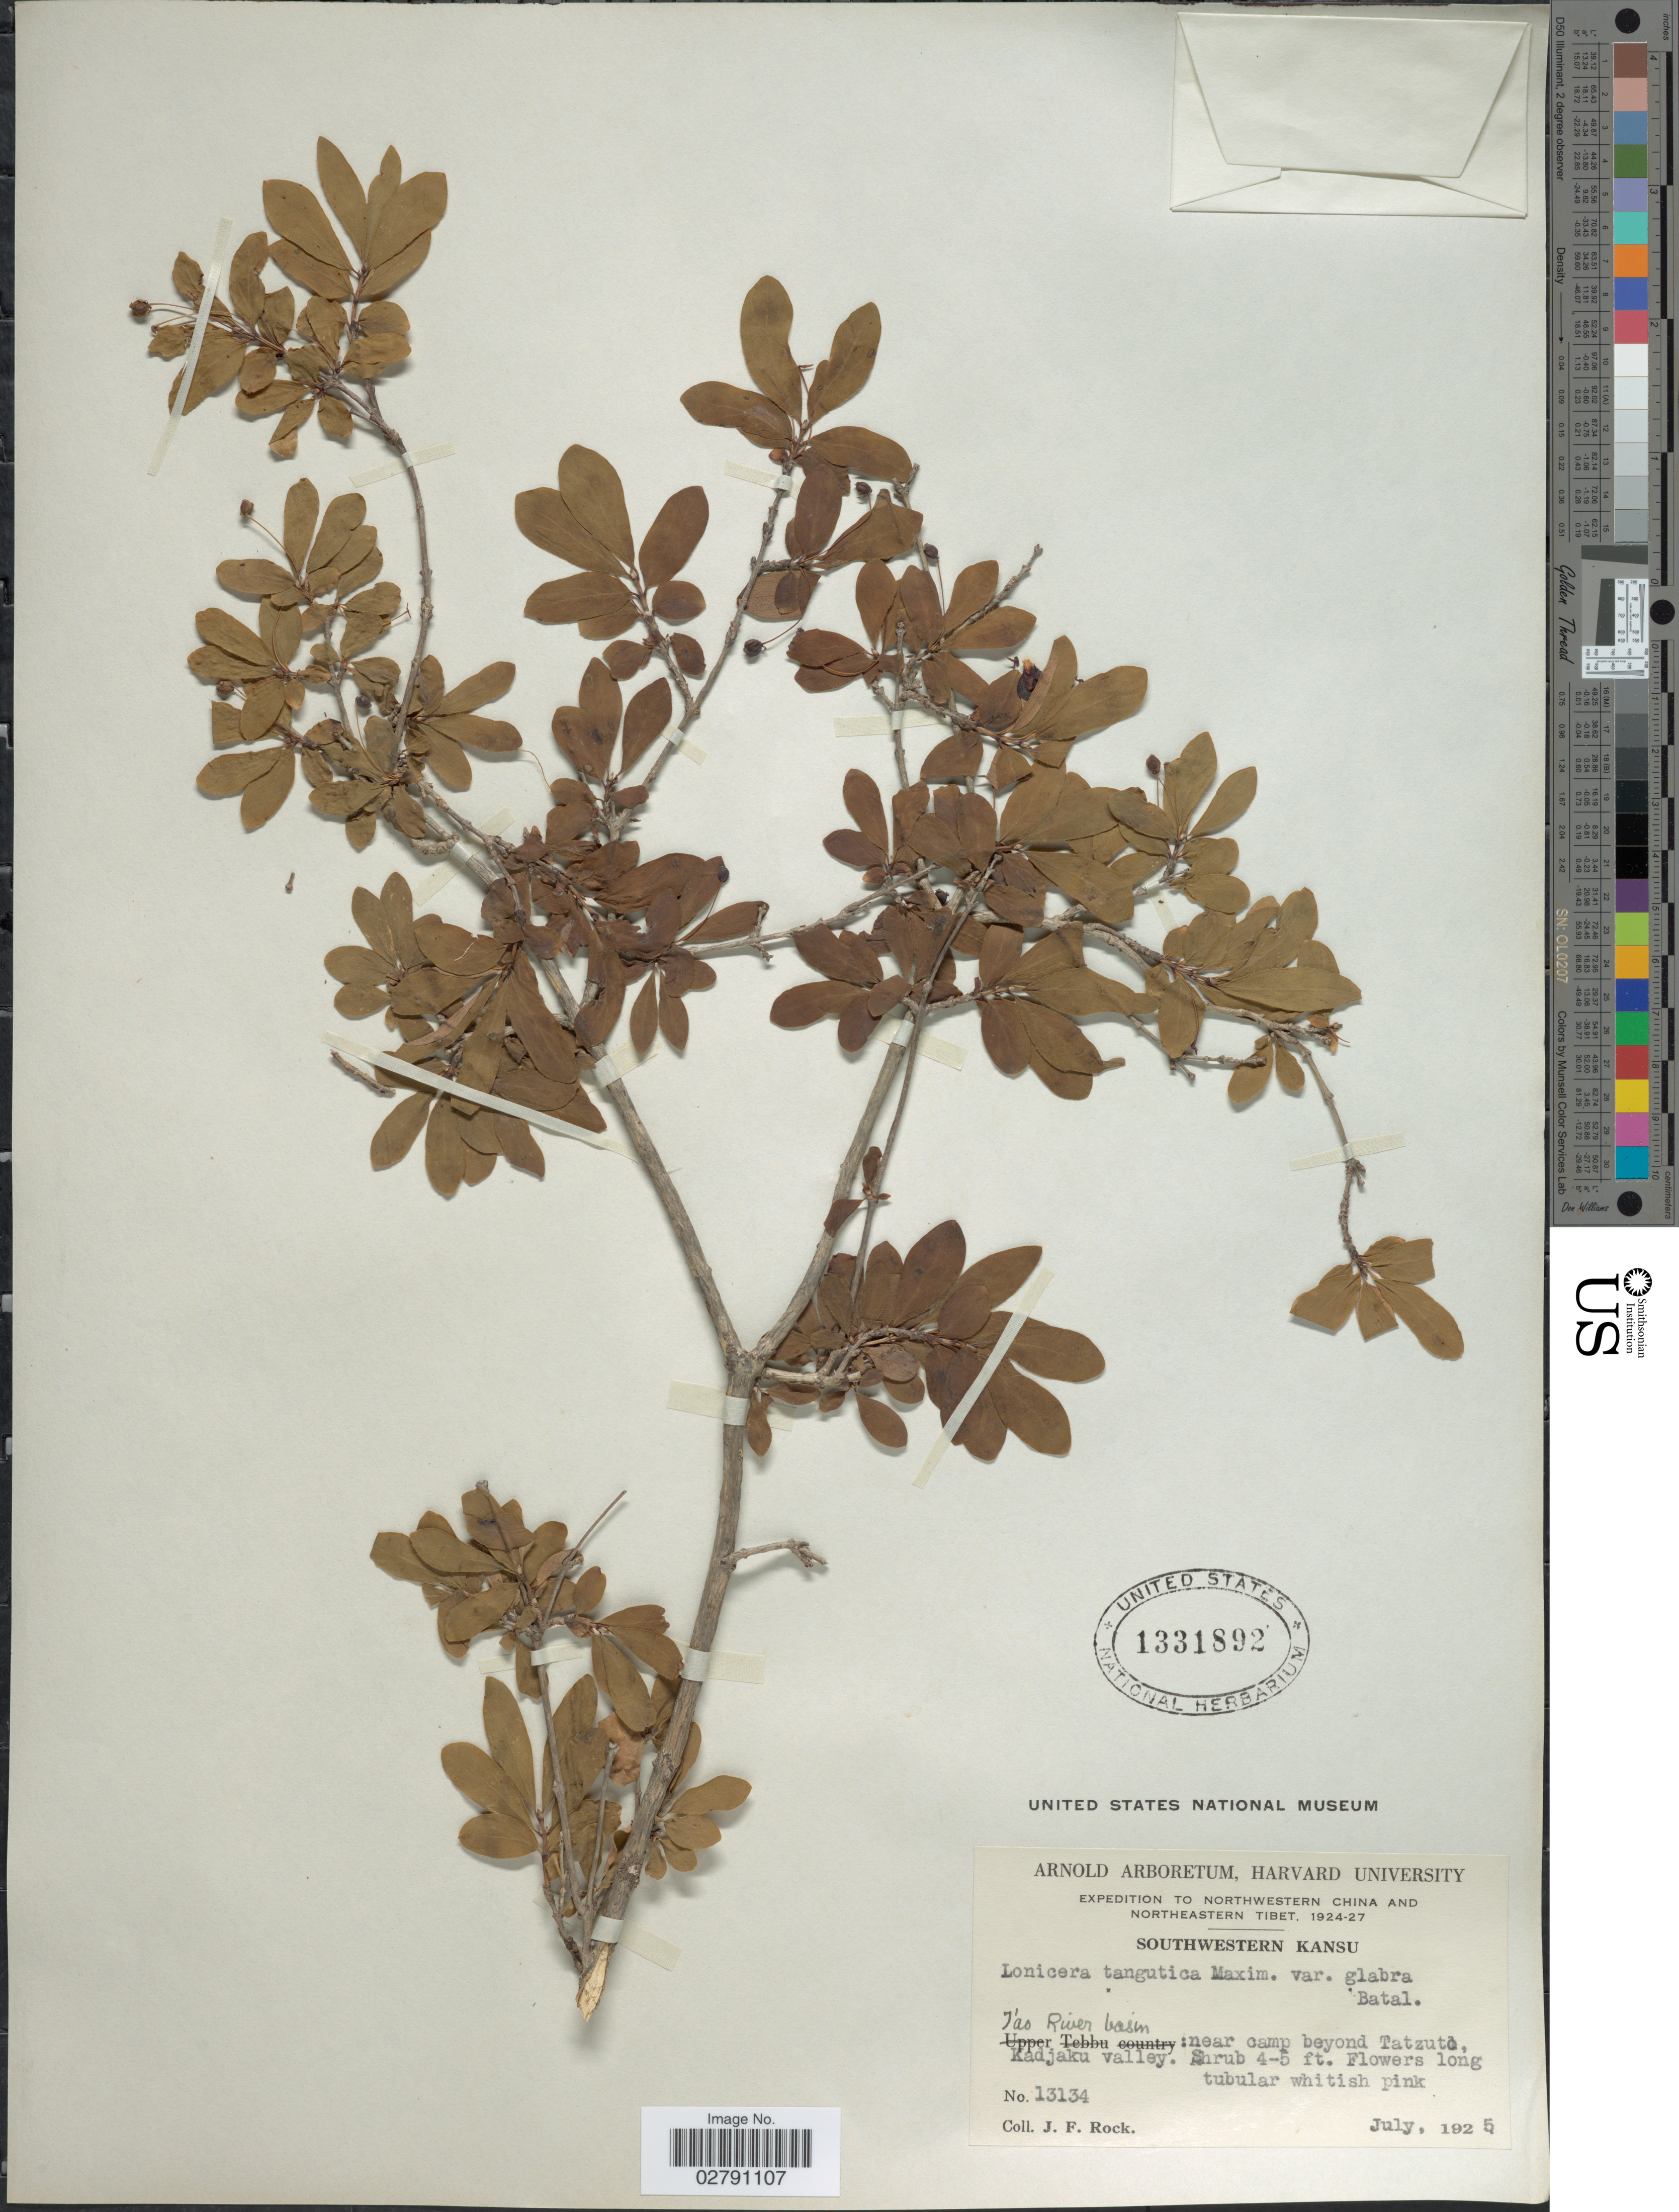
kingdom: Plantae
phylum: Tracheophyta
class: Magnoliopsida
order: Dipsacales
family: Caprifoliaceae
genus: Lonicera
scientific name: Lonicera tangutica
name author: Maxim.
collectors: J. Rock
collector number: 13134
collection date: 1925-07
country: China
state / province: Gansu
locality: Northwestern China and Northeastern Tibet. Southwestern Kansu. T'ao River basin: near camp beyond Tatzuto. Kadjaku valley.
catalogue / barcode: US 1331892